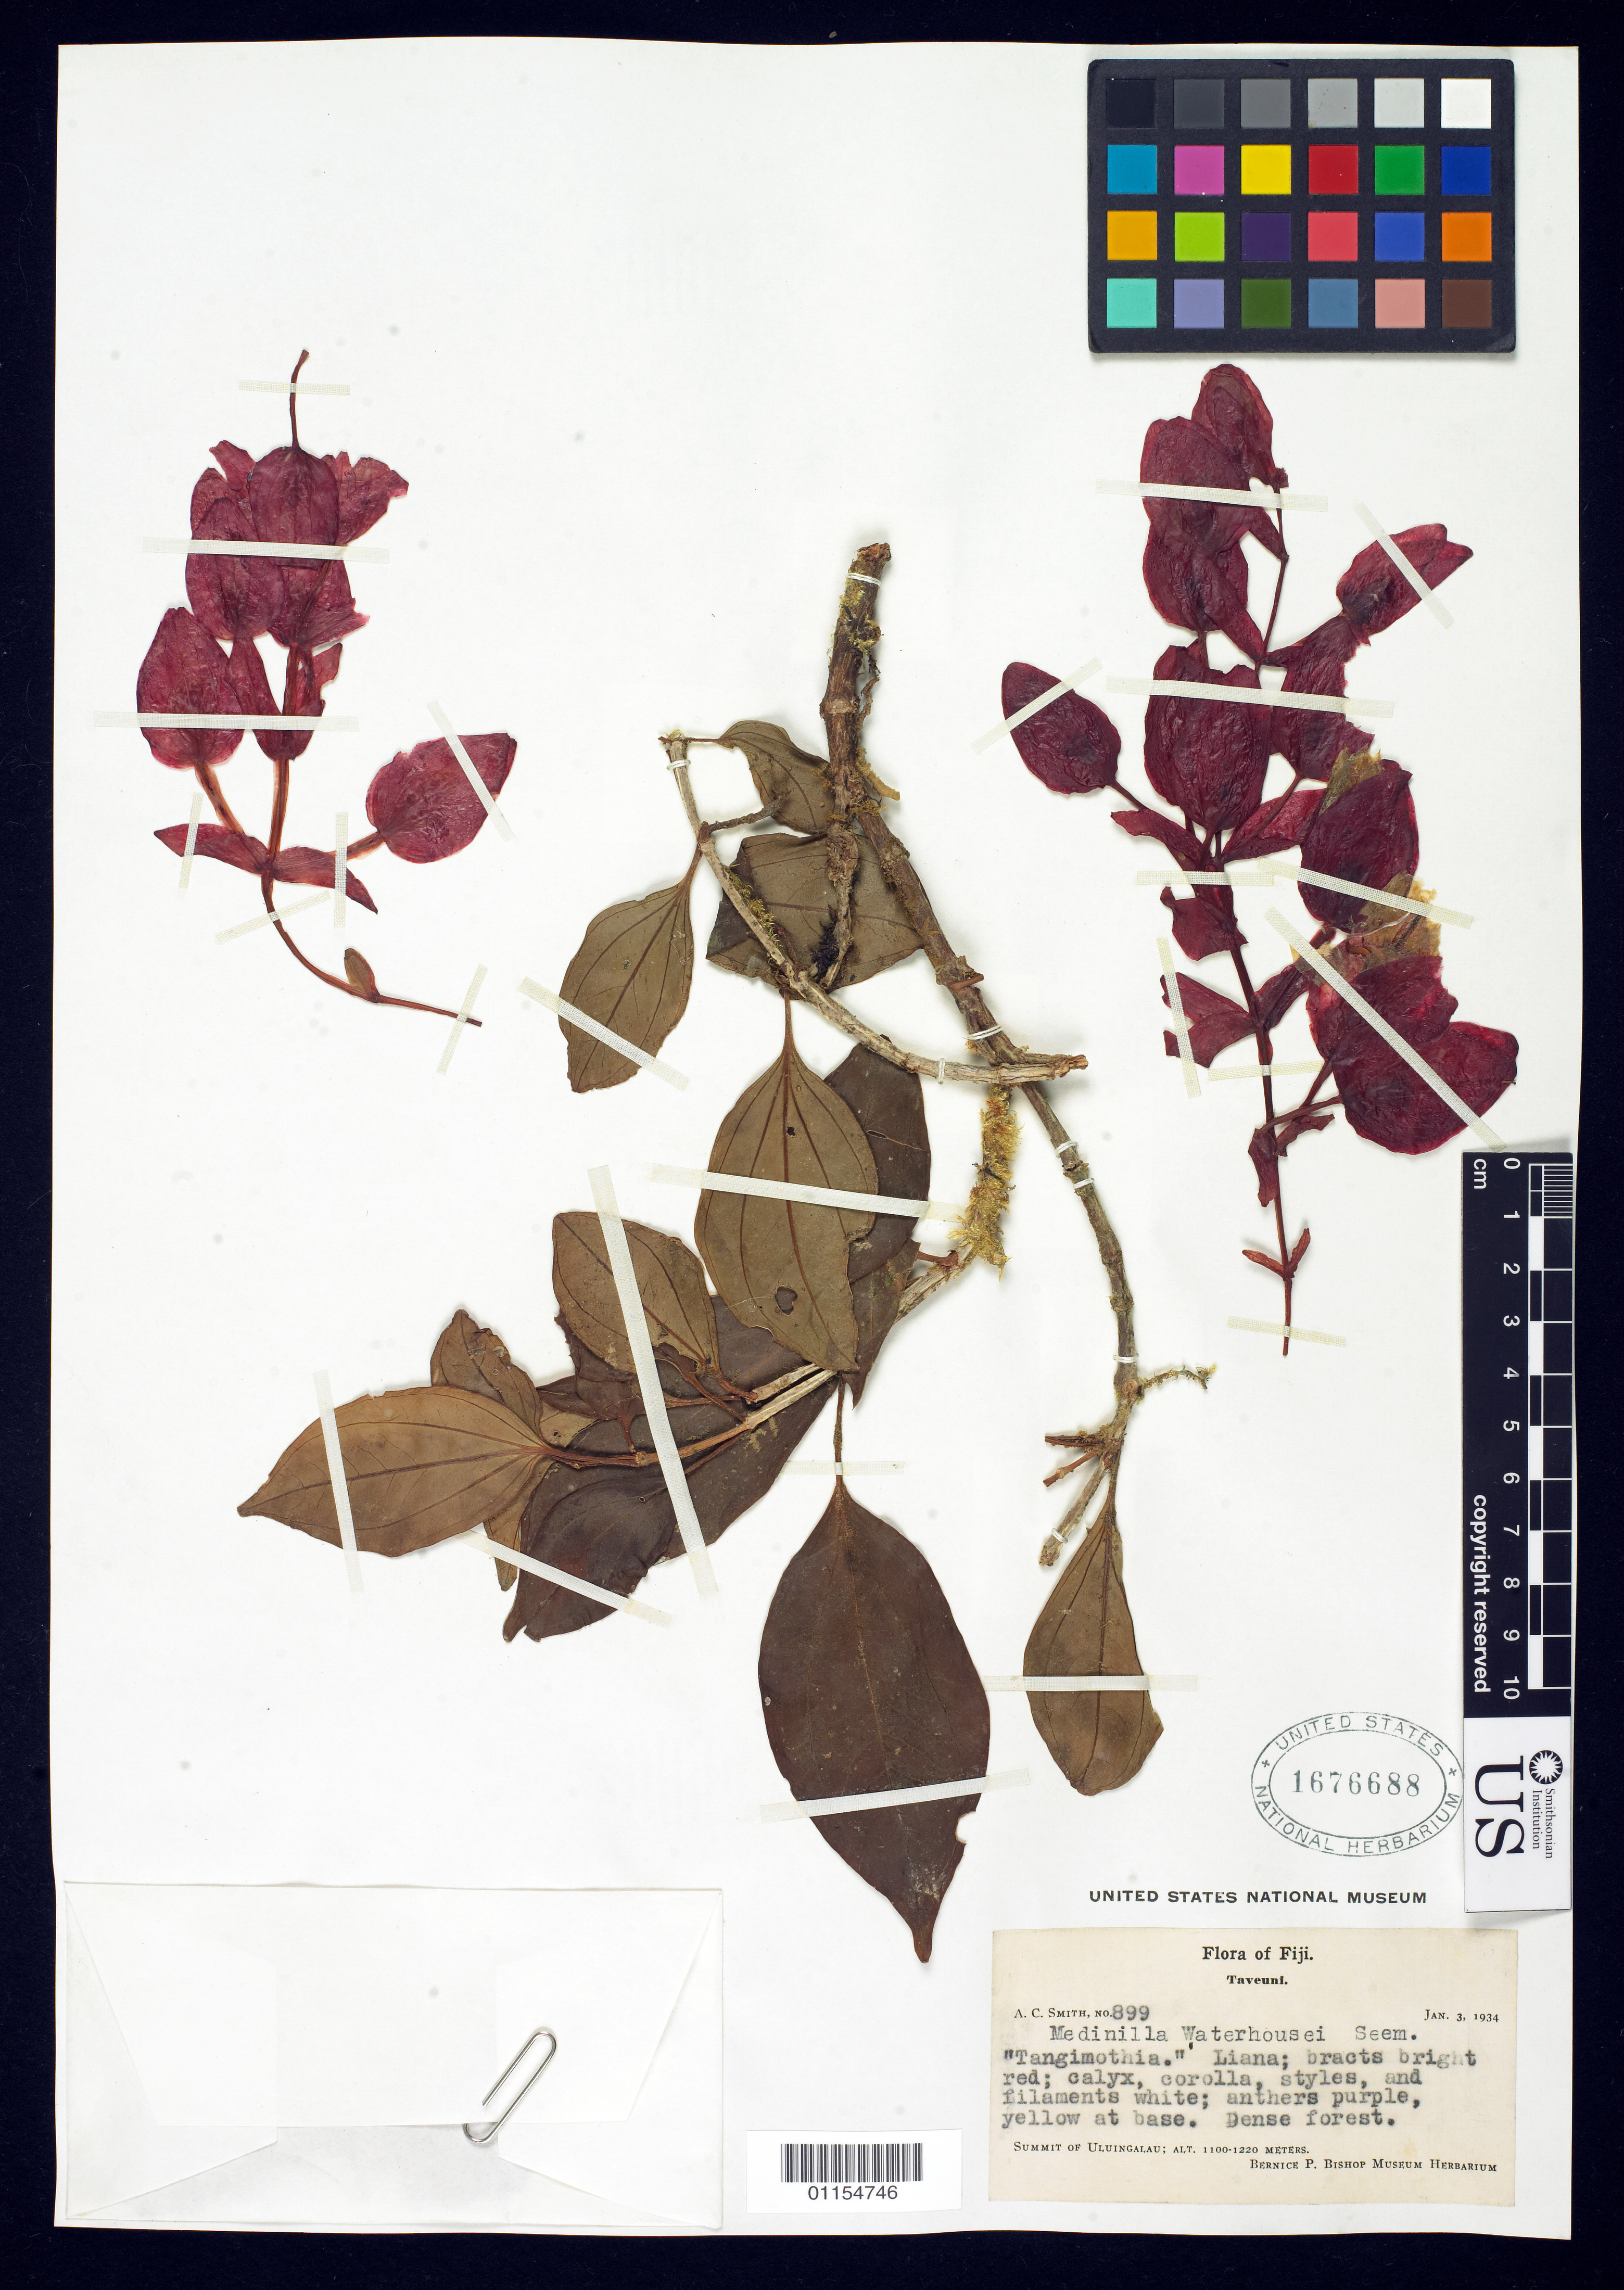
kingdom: Plantae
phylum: Tracheophyta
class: Magnoliopsida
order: Myrtales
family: Melastomataceae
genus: Medinilla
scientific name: Medinilla waterhousei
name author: Seem.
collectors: A. C. Smith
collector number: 899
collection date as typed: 03 Jan 1934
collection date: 1934-01-03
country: Fiji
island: Taveuni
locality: Summit of Uluingalau. [Vanua Levu Is.]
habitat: Dense forest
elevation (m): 1100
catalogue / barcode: US 1676688